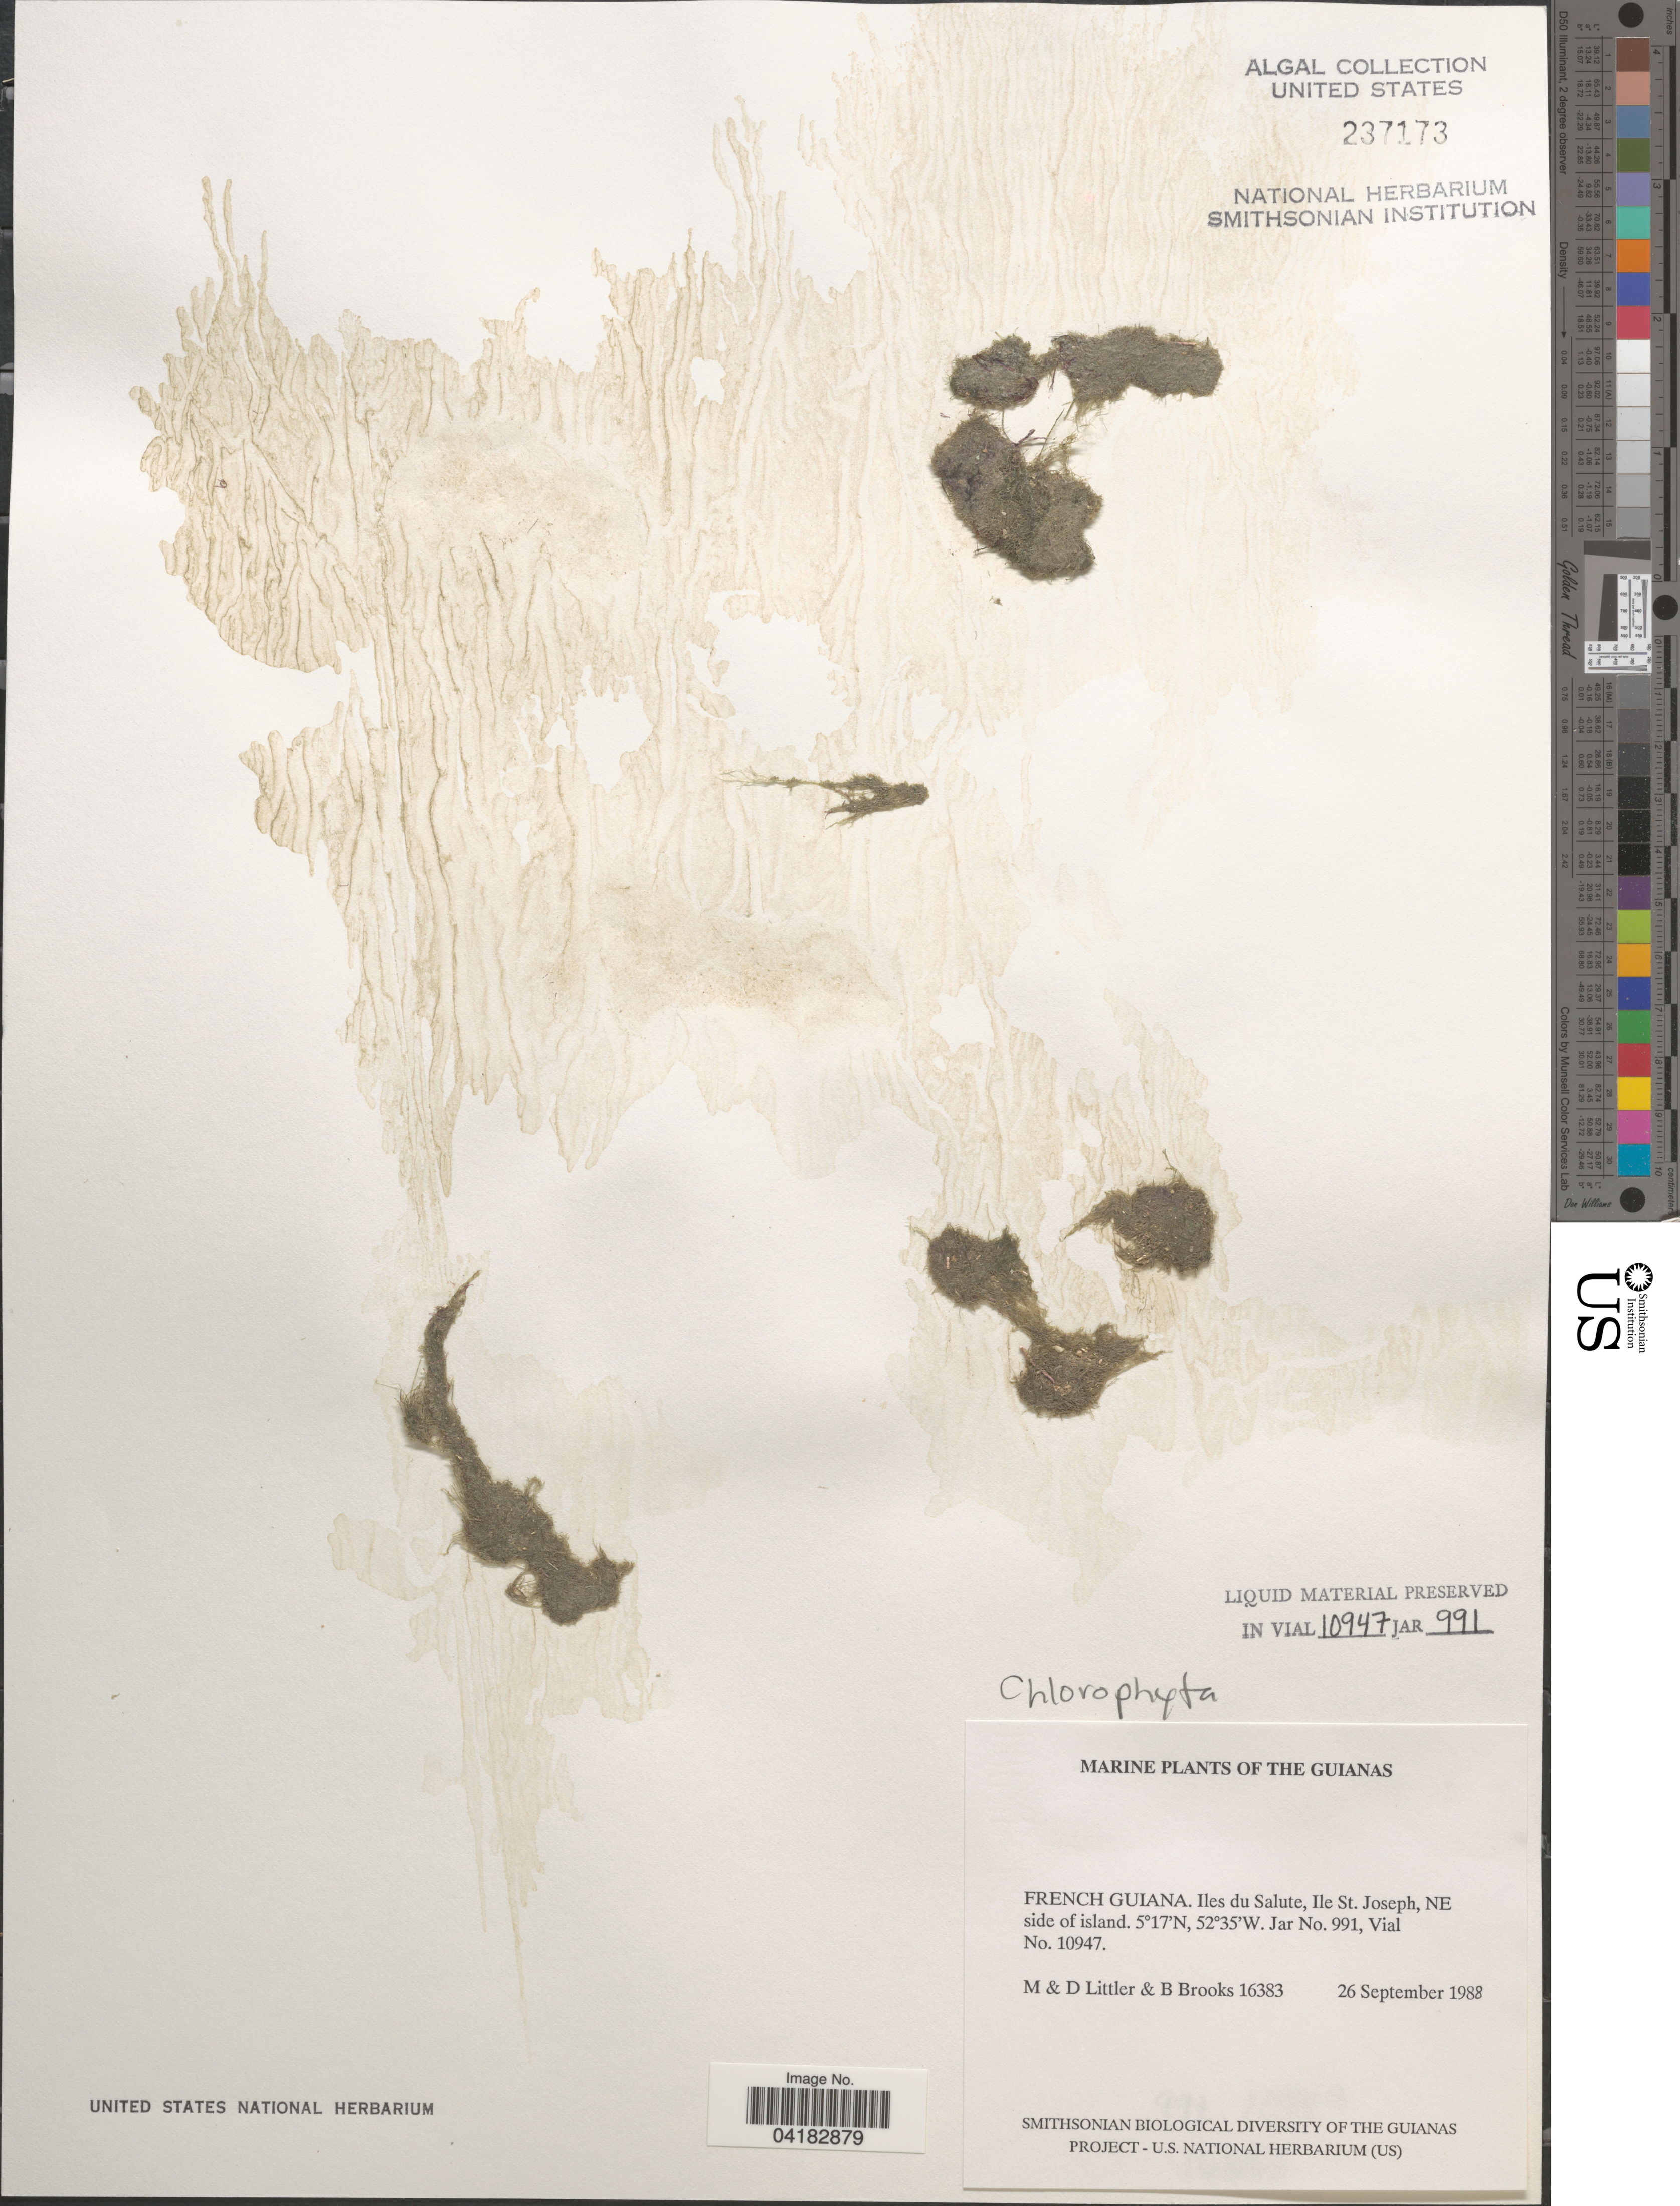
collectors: M. Littler, D. S. Littler & B. Brooks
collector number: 16383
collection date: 1988-09-26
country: French Guiana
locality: Guianas. Iles du Salute, Ile St. Joseph, NE side of island.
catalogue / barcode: US 237173